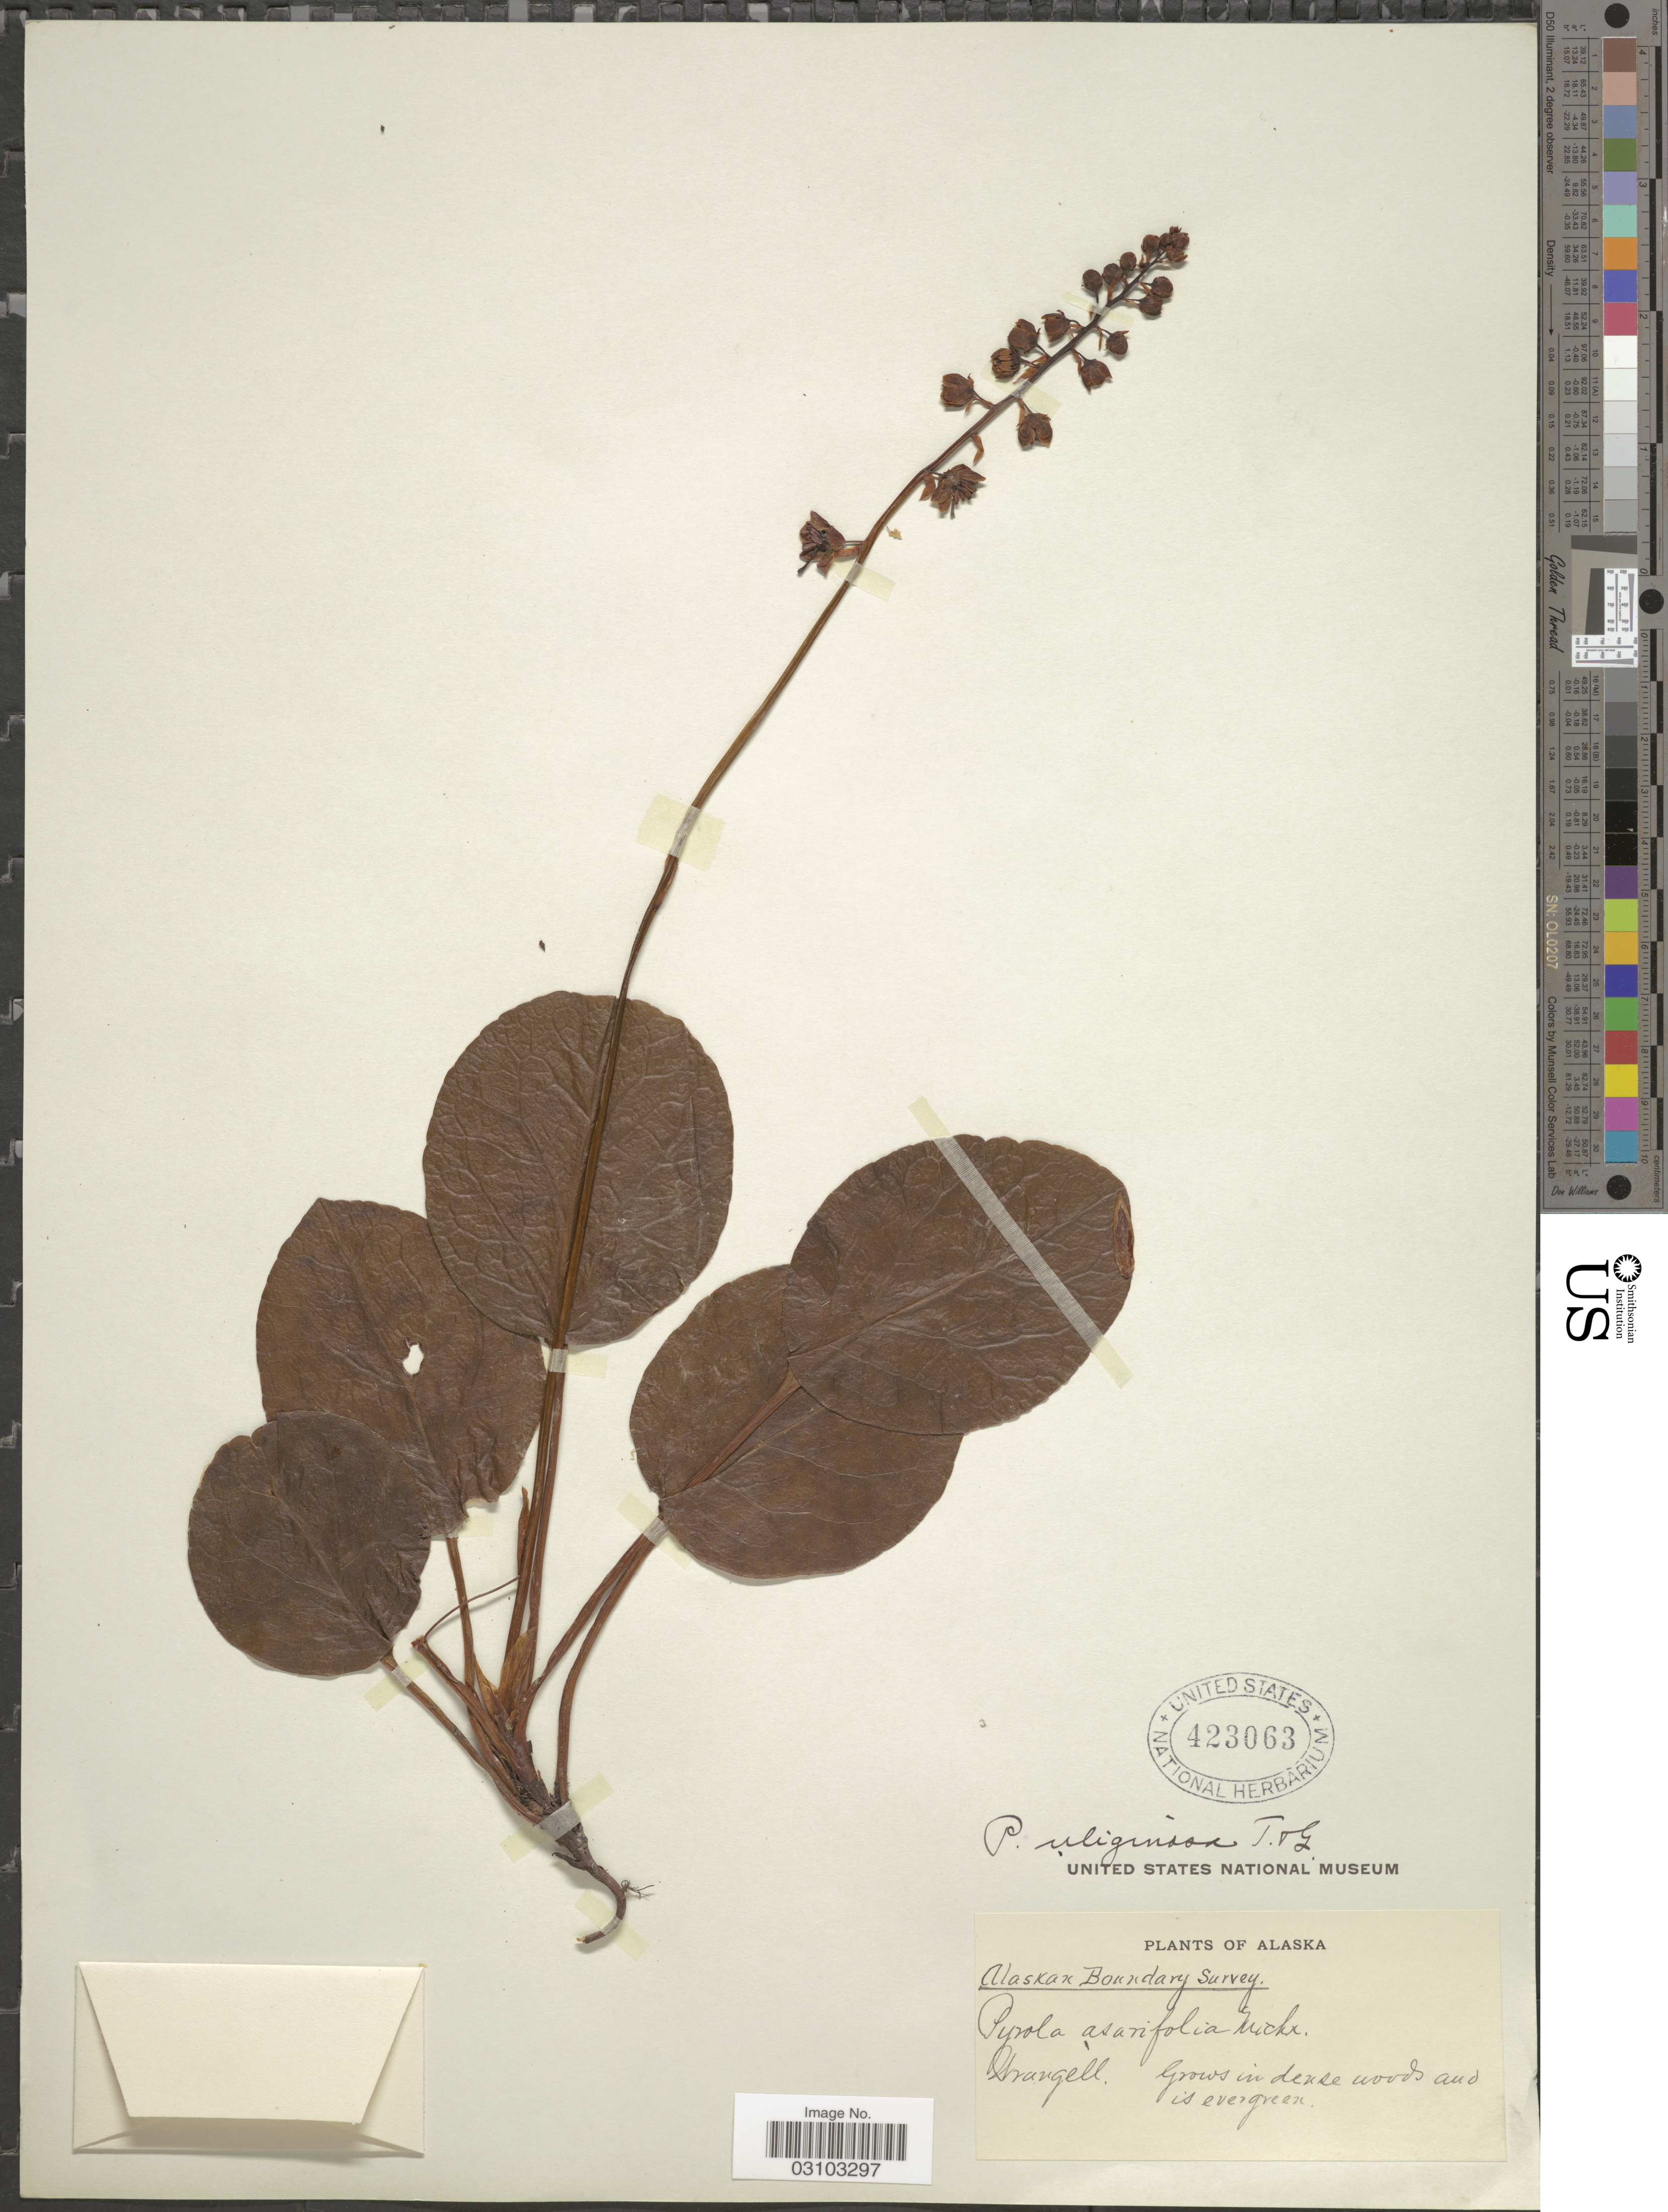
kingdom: Plantae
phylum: Tracheophyta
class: Magnoliopsida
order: Ericales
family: Ericaceae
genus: Pyrola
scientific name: Pyrola asarifolia var. uliginosa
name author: (Torr. & A. Gray) A. Gray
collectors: Wrangell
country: United States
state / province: Alaska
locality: Alaskan Boundary.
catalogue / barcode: US 423063